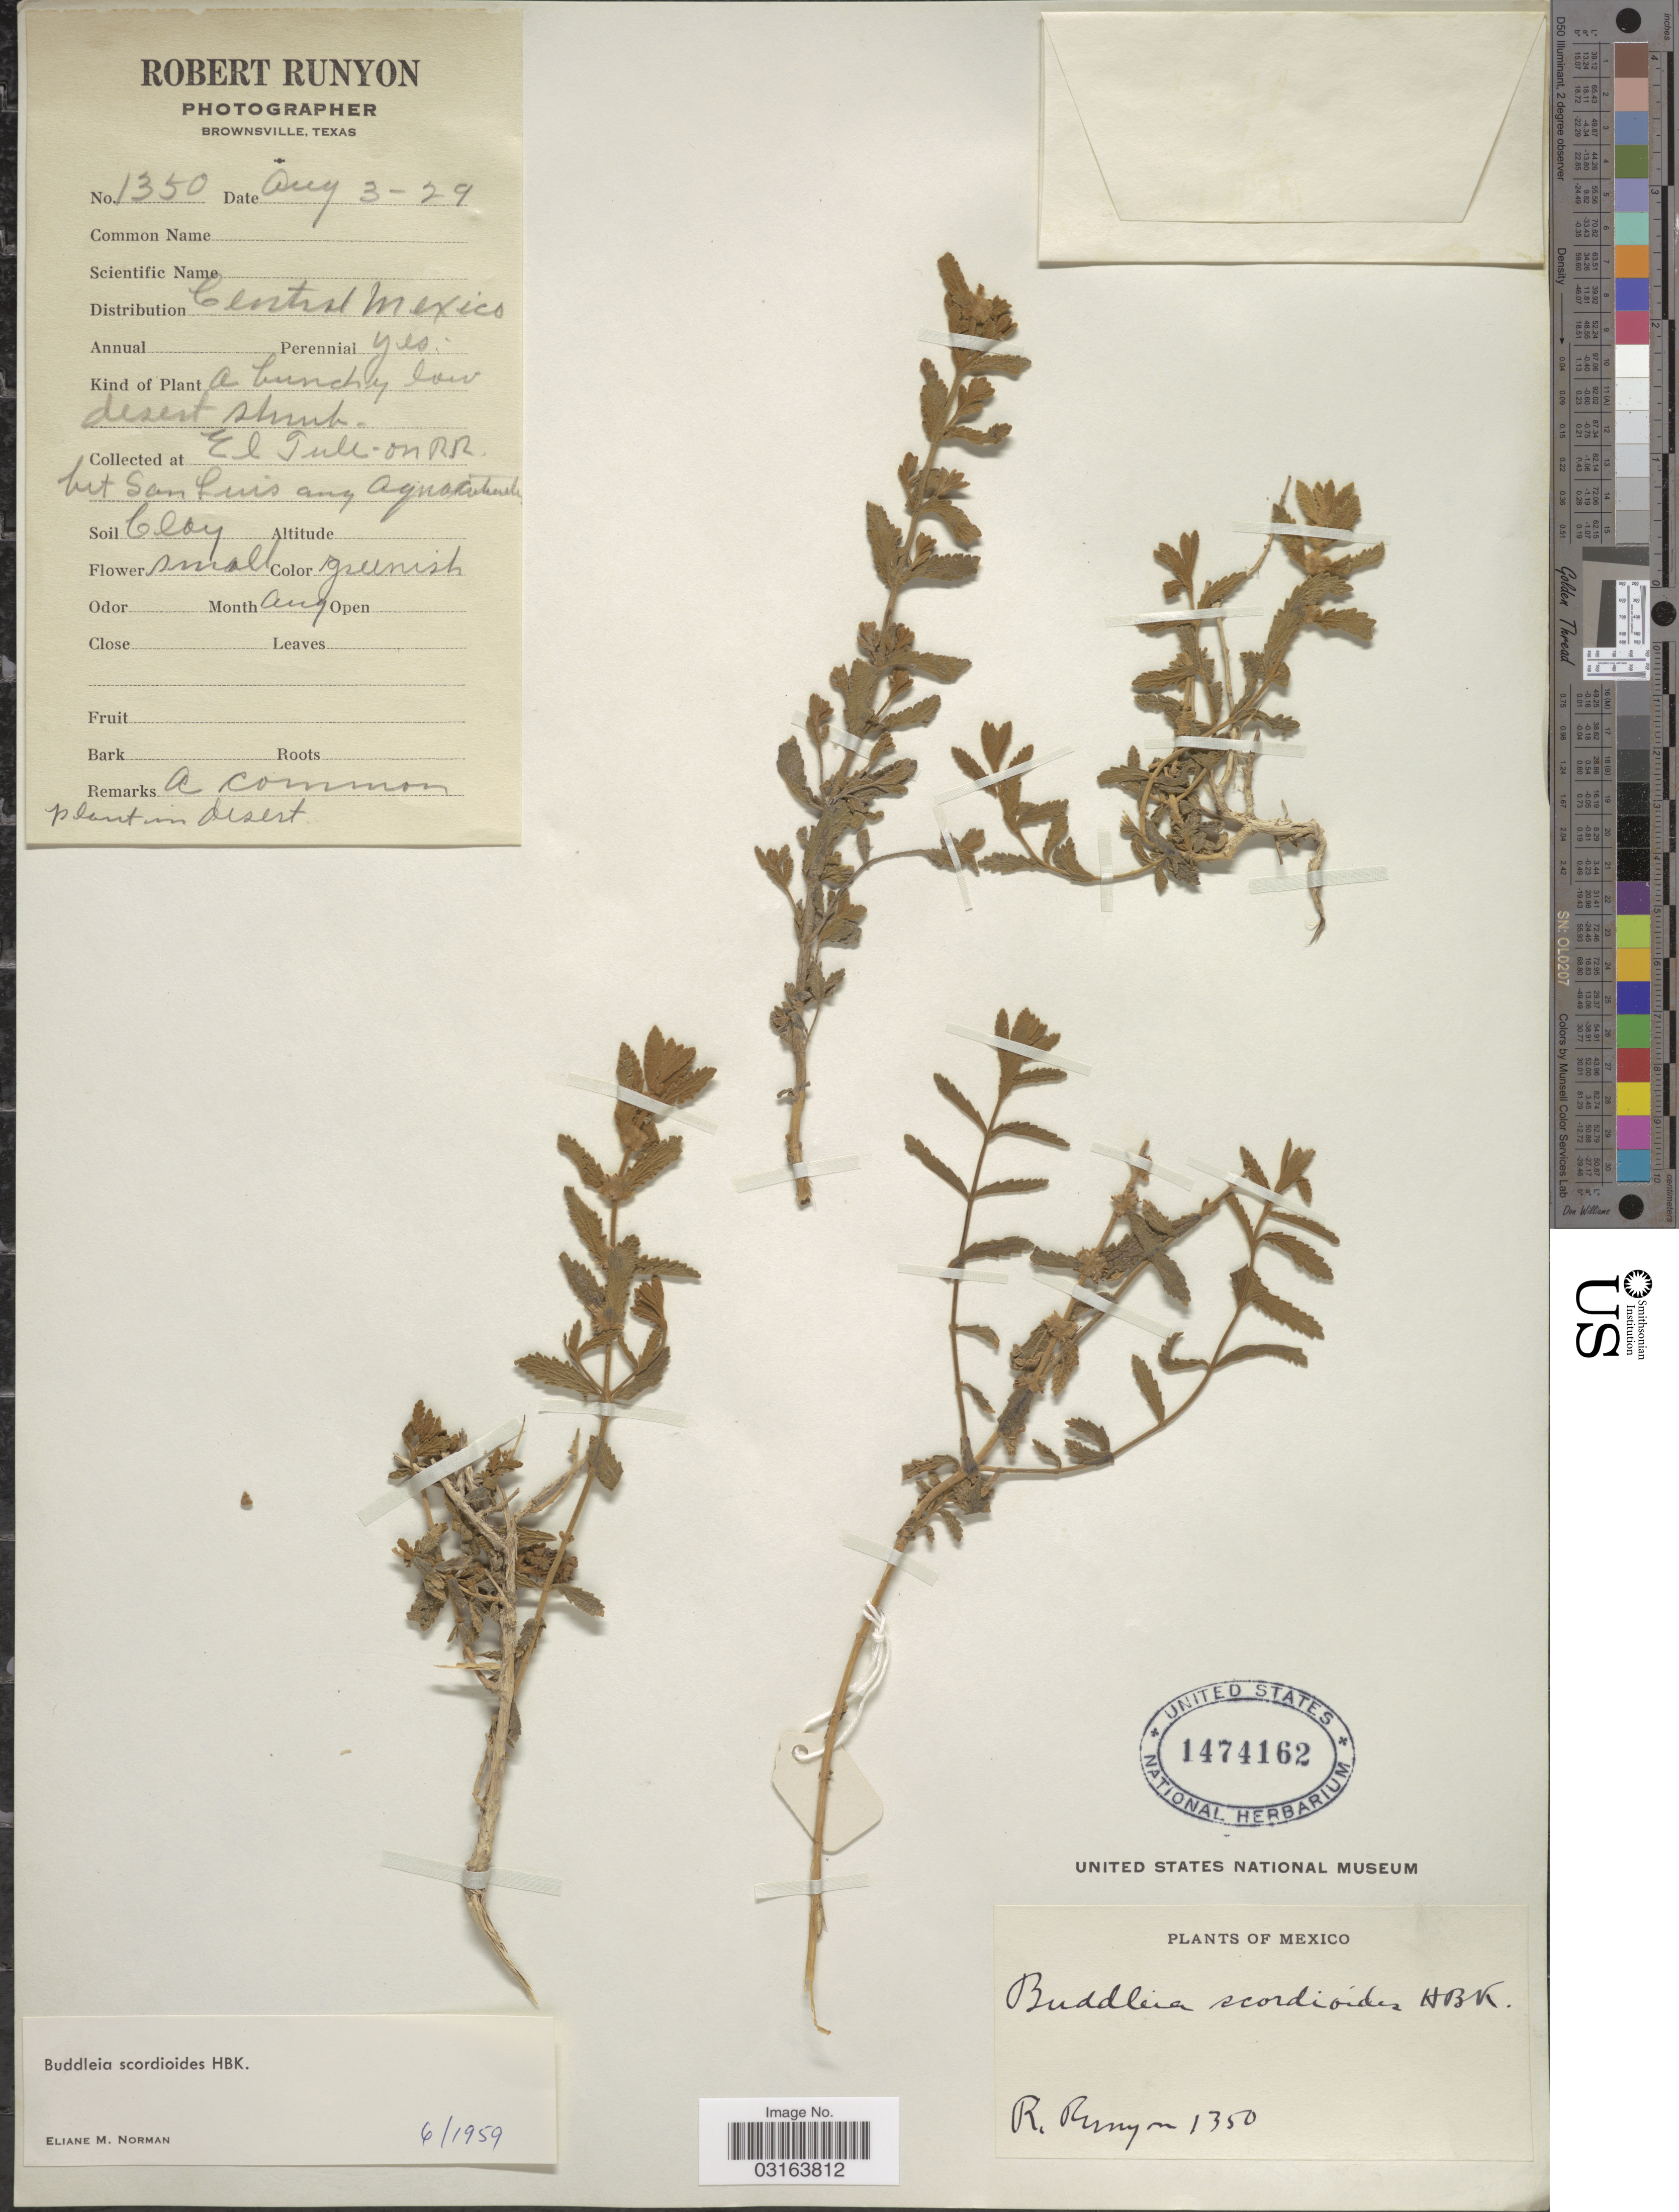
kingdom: Plantae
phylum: Tracheophyta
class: Magnoliopsida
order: Lamiales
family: Scrophulariaceae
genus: Buddleja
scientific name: Buddleja scordioides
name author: Kunth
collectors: R. Runyon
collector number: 1350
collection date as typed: Transcribed d/m/y: 3/8/29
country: Mexico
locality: Central Mexico. El Tule on R.R. bet San Luis and Aguacutumbre. [interpreted]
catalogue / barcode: US 1474162